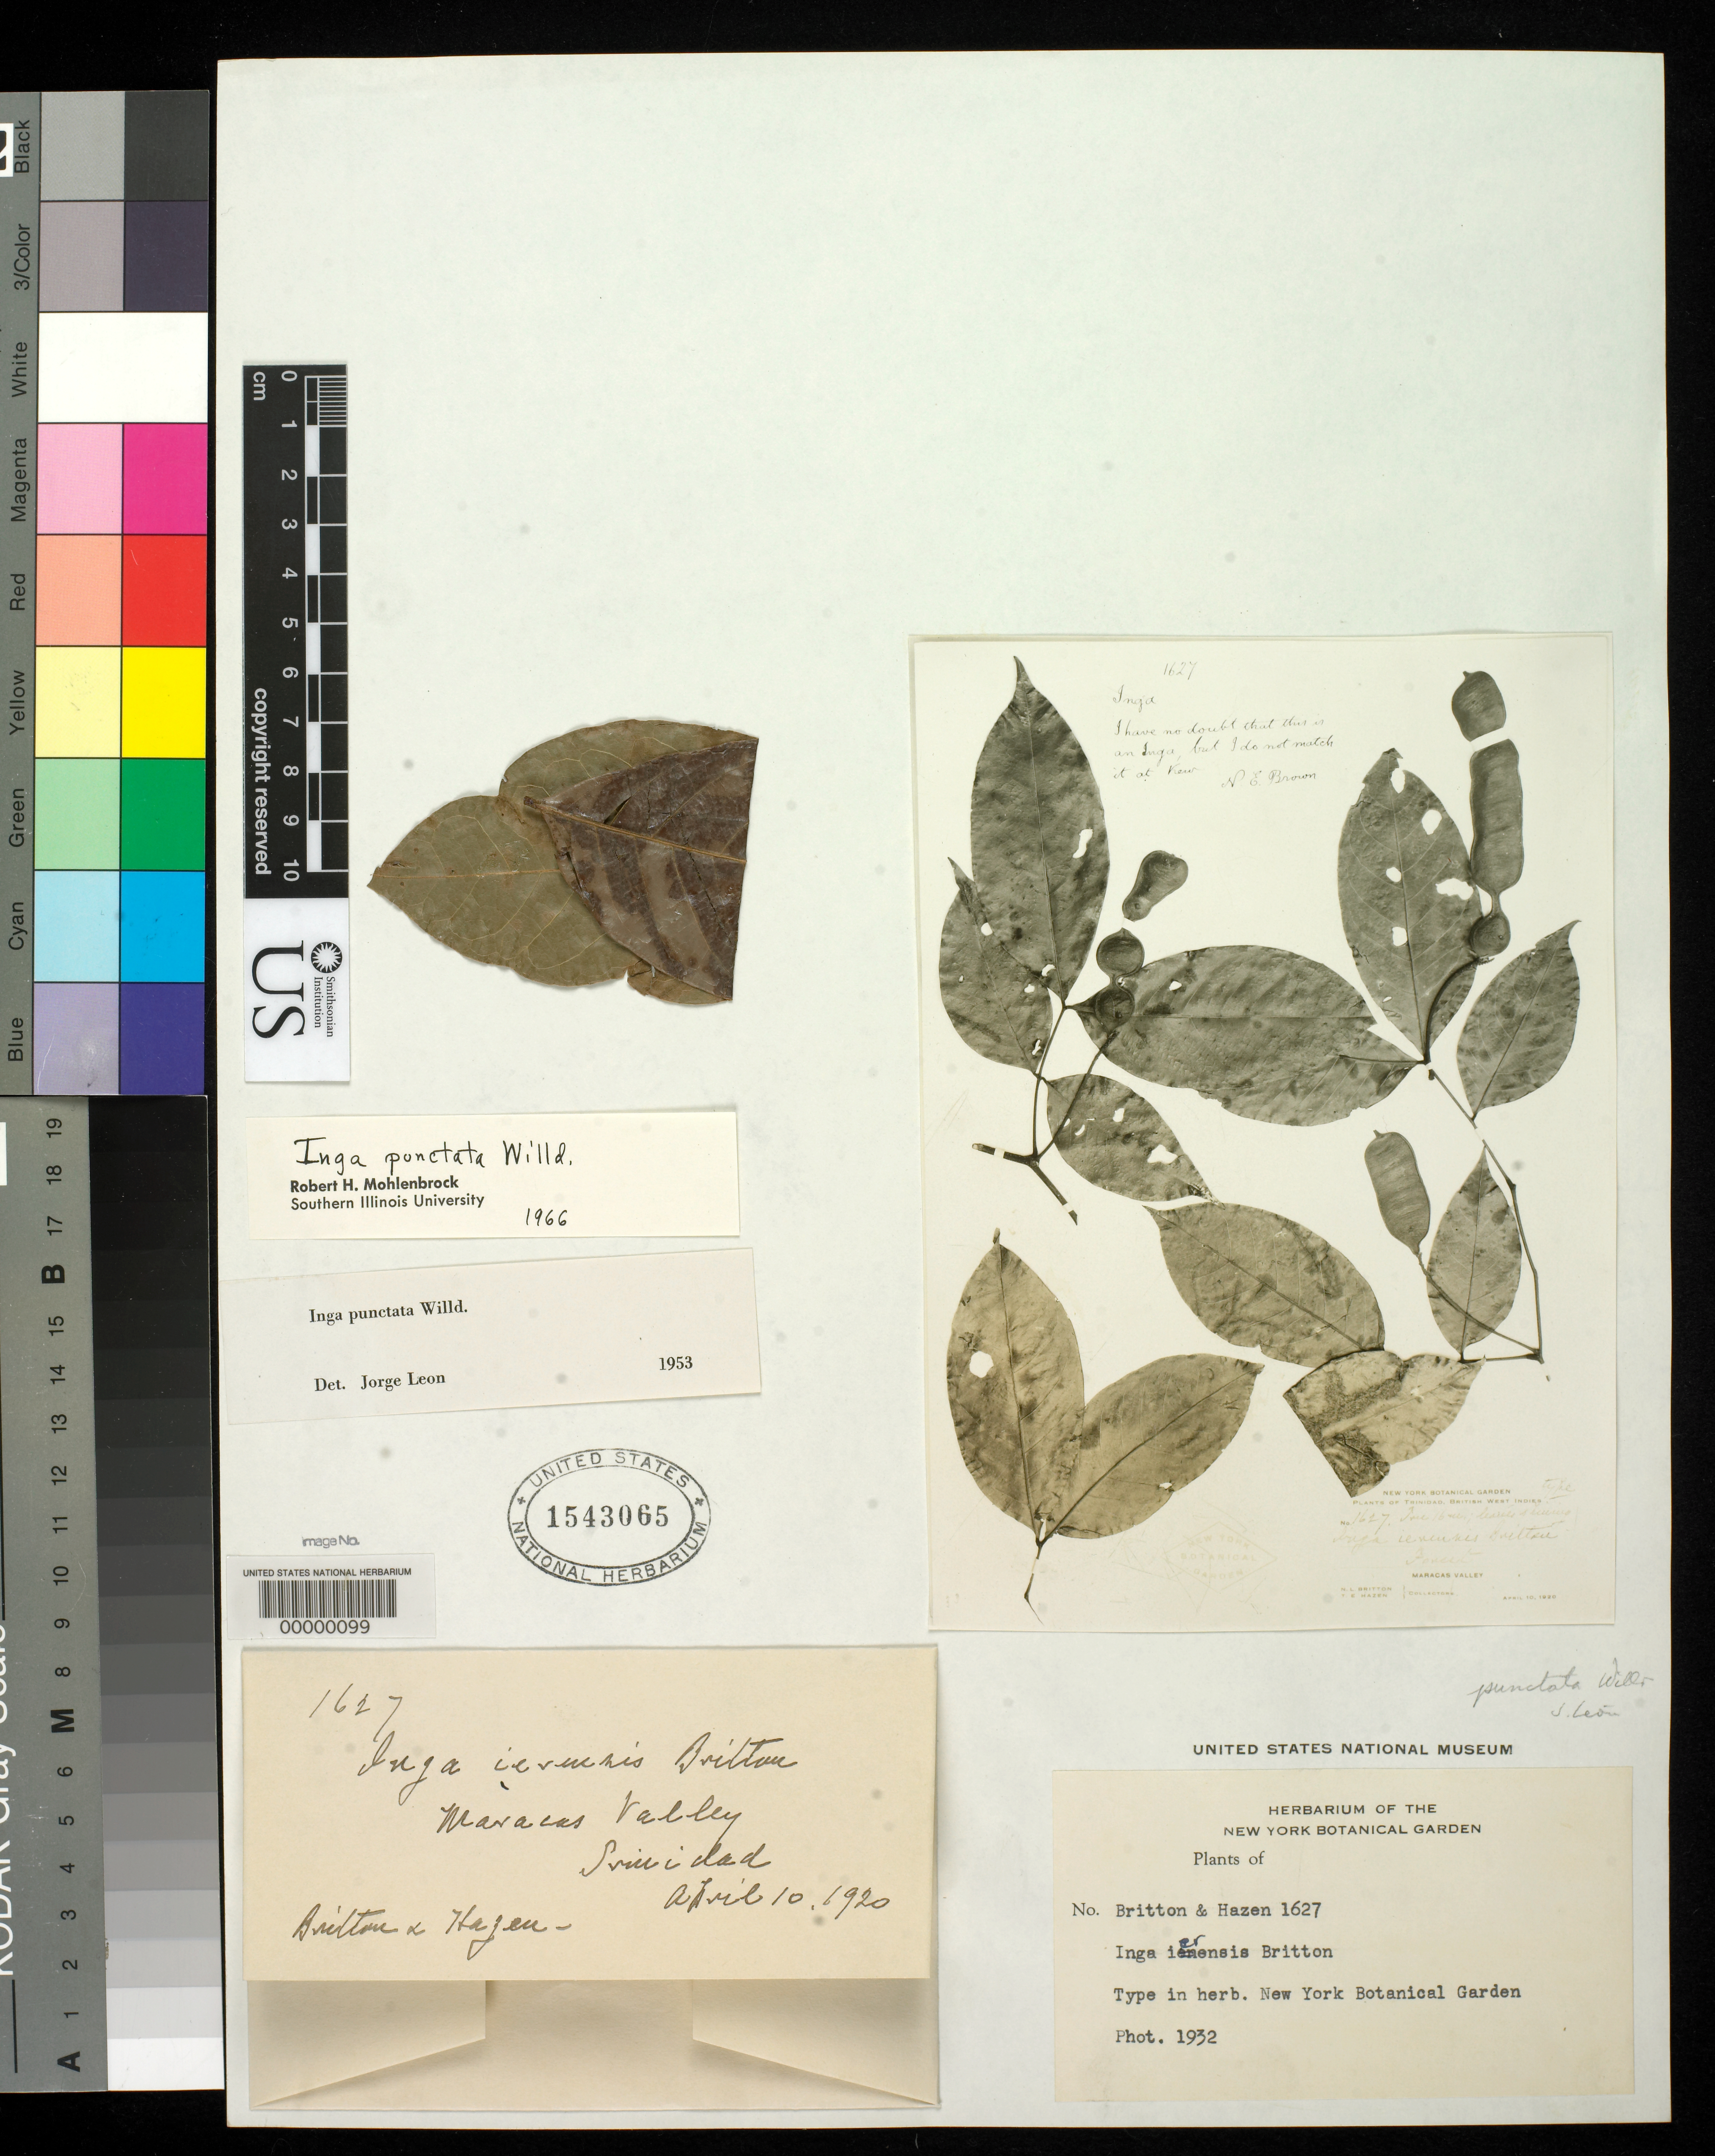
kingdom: Plantae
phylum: Tracheophyta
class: Magnoliopsida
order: Fabales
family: Fabaceae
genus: Inga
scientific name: Inga ierensis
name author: Britton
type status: Type Fragment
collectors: N. Britton & T. E. Hazen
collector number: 1627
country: Trinidad and Tobago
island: Trinidad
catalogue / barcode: US 1543065